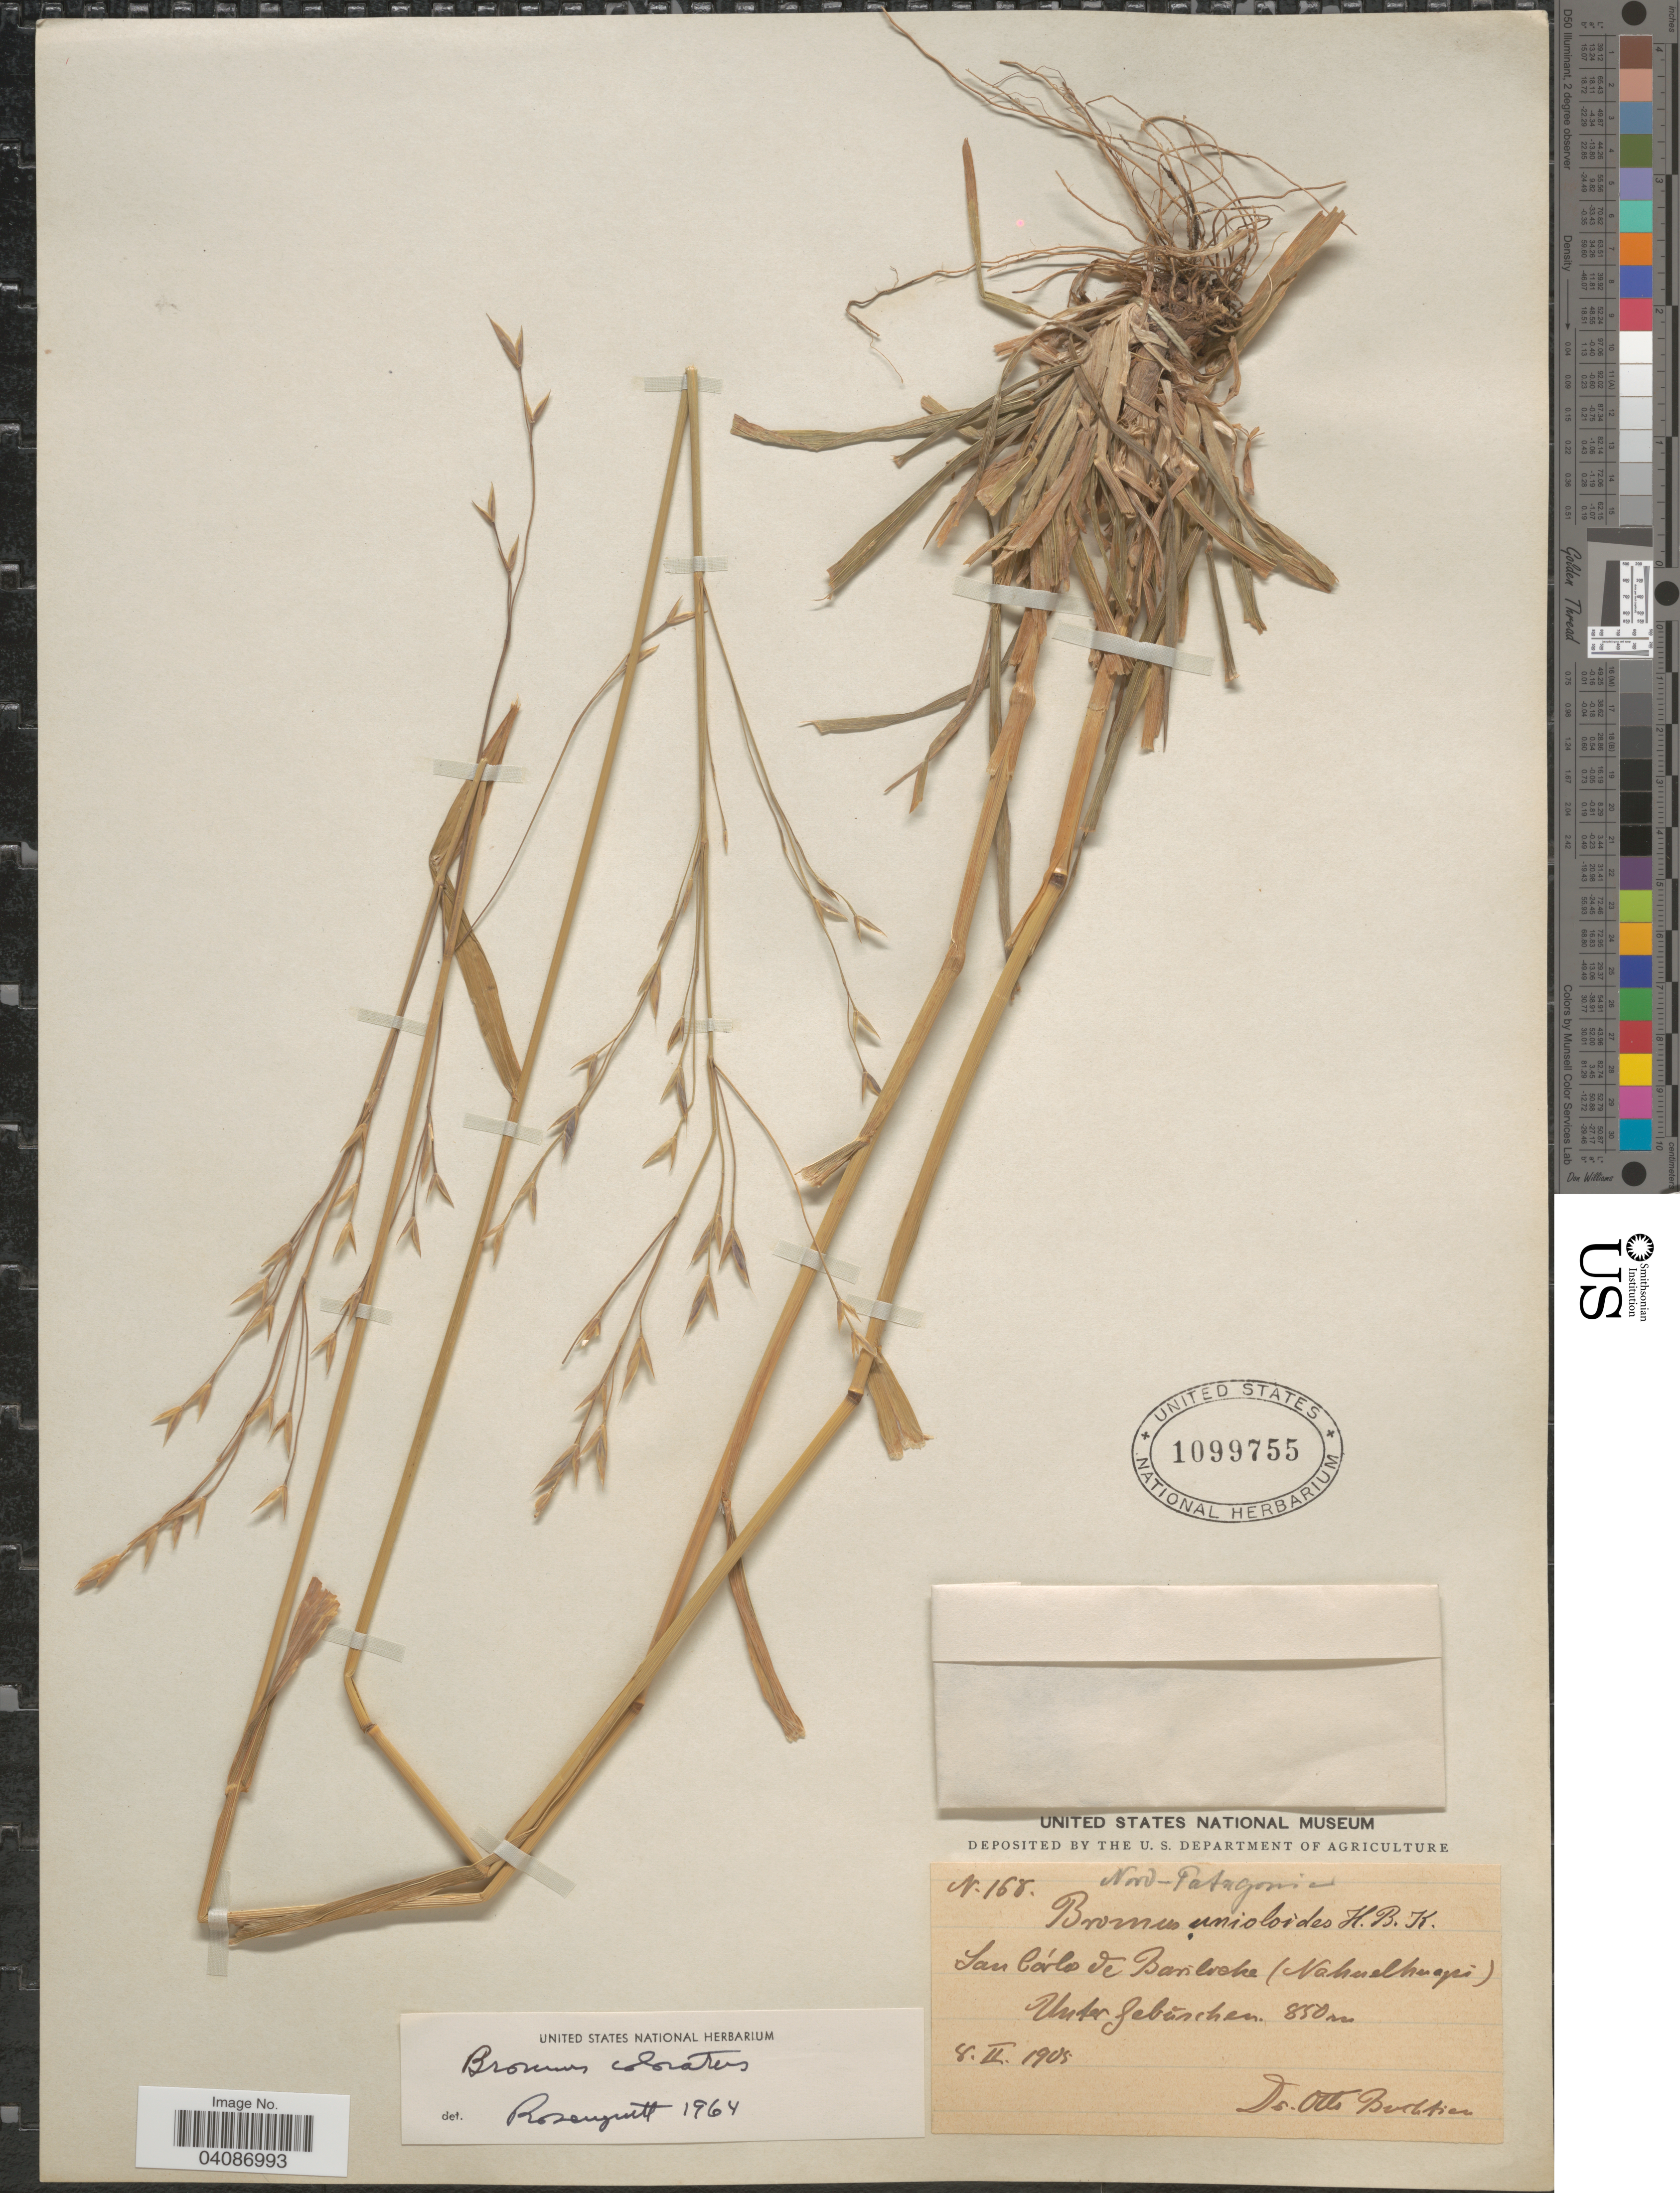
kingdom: Plantae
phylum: Tracheophyta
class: Liliopsida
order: Poales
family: Poaceae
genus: Bromus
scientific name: Bromus coloratus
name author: Steud.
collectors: O. Buchtien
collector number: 168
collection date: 1905-02-08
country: Argentina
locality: Nord-Patagonia. San Carlos de Barilocha (Nahuelhuapi). Unter gebüschen.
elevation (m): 850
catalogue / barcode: US 1099755